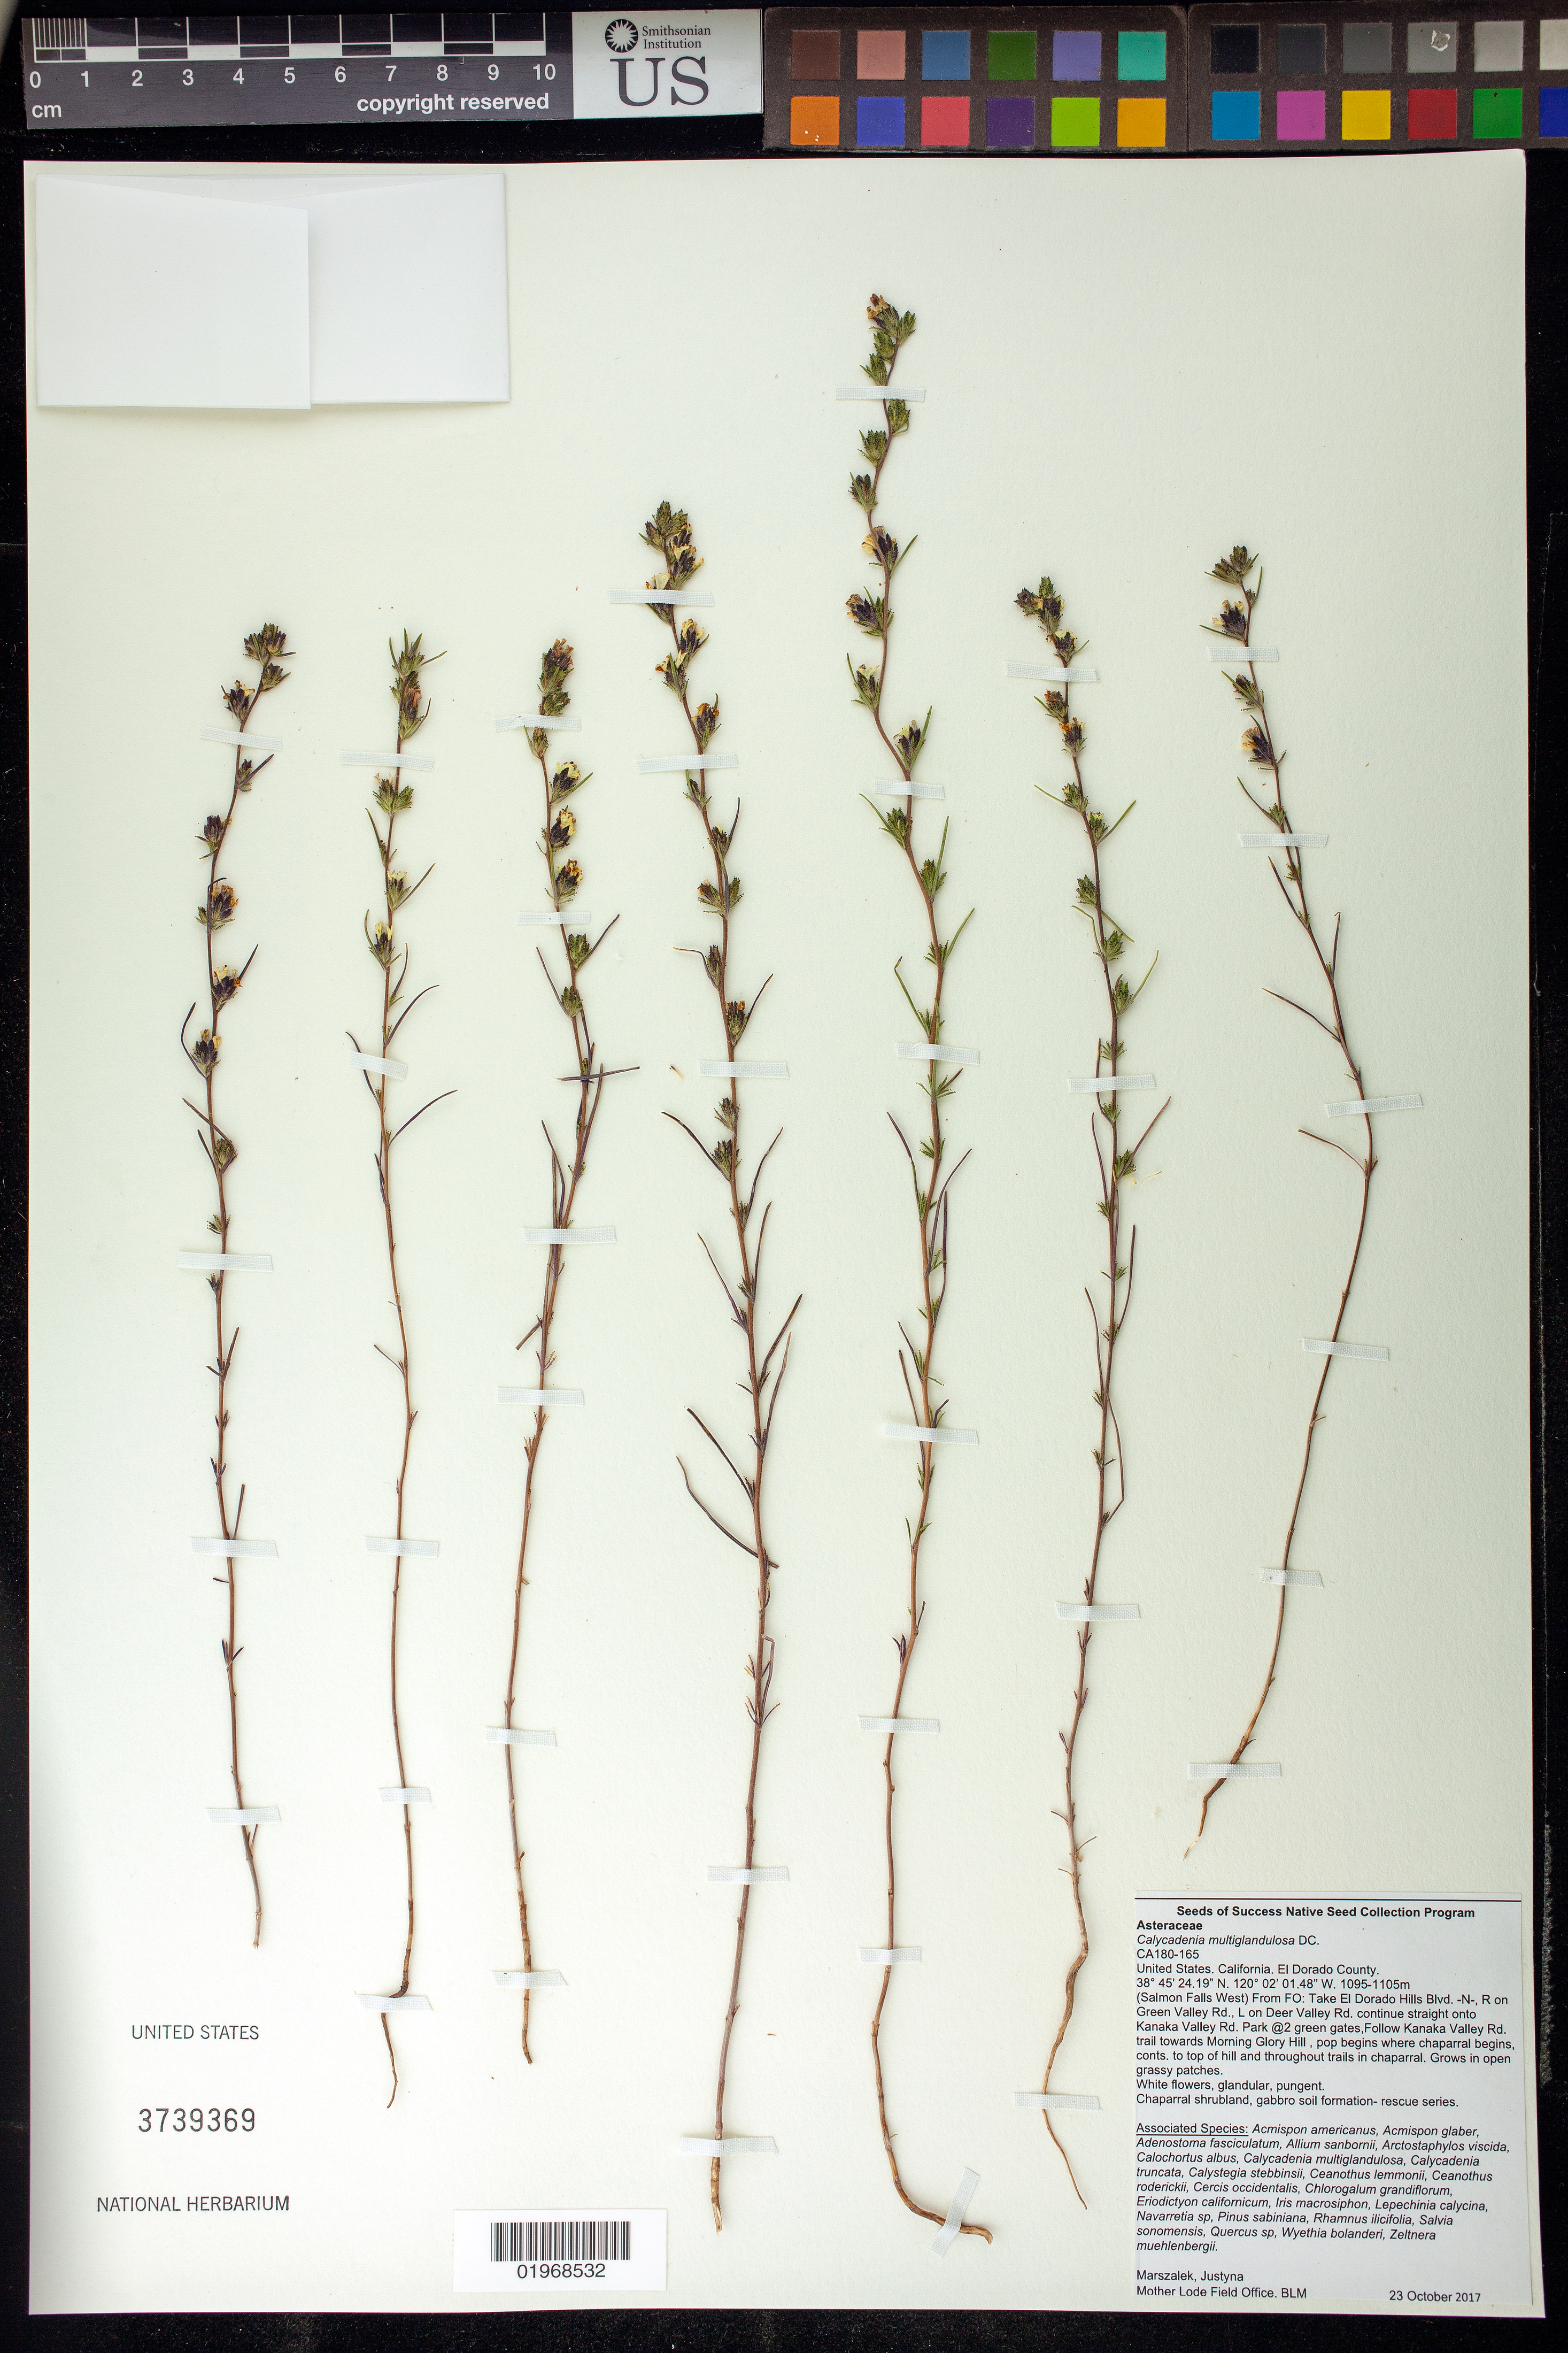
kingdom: Plantae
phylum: Tracheophyta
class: Magnoliopsida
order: Asterales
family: Asteraceae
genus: Calycadenia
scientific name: Calycadenia multiglandulosa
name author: DC.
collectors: J. Marszalek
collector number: CA180-165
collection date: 2017-10-23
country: United States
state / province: California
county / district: El Dorado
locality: Kanaka Valley Rd trail towards Morning Glory Hill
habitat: Chaparral shrubland, gabbro soil formation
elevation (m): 1095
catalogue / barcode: US 3739369